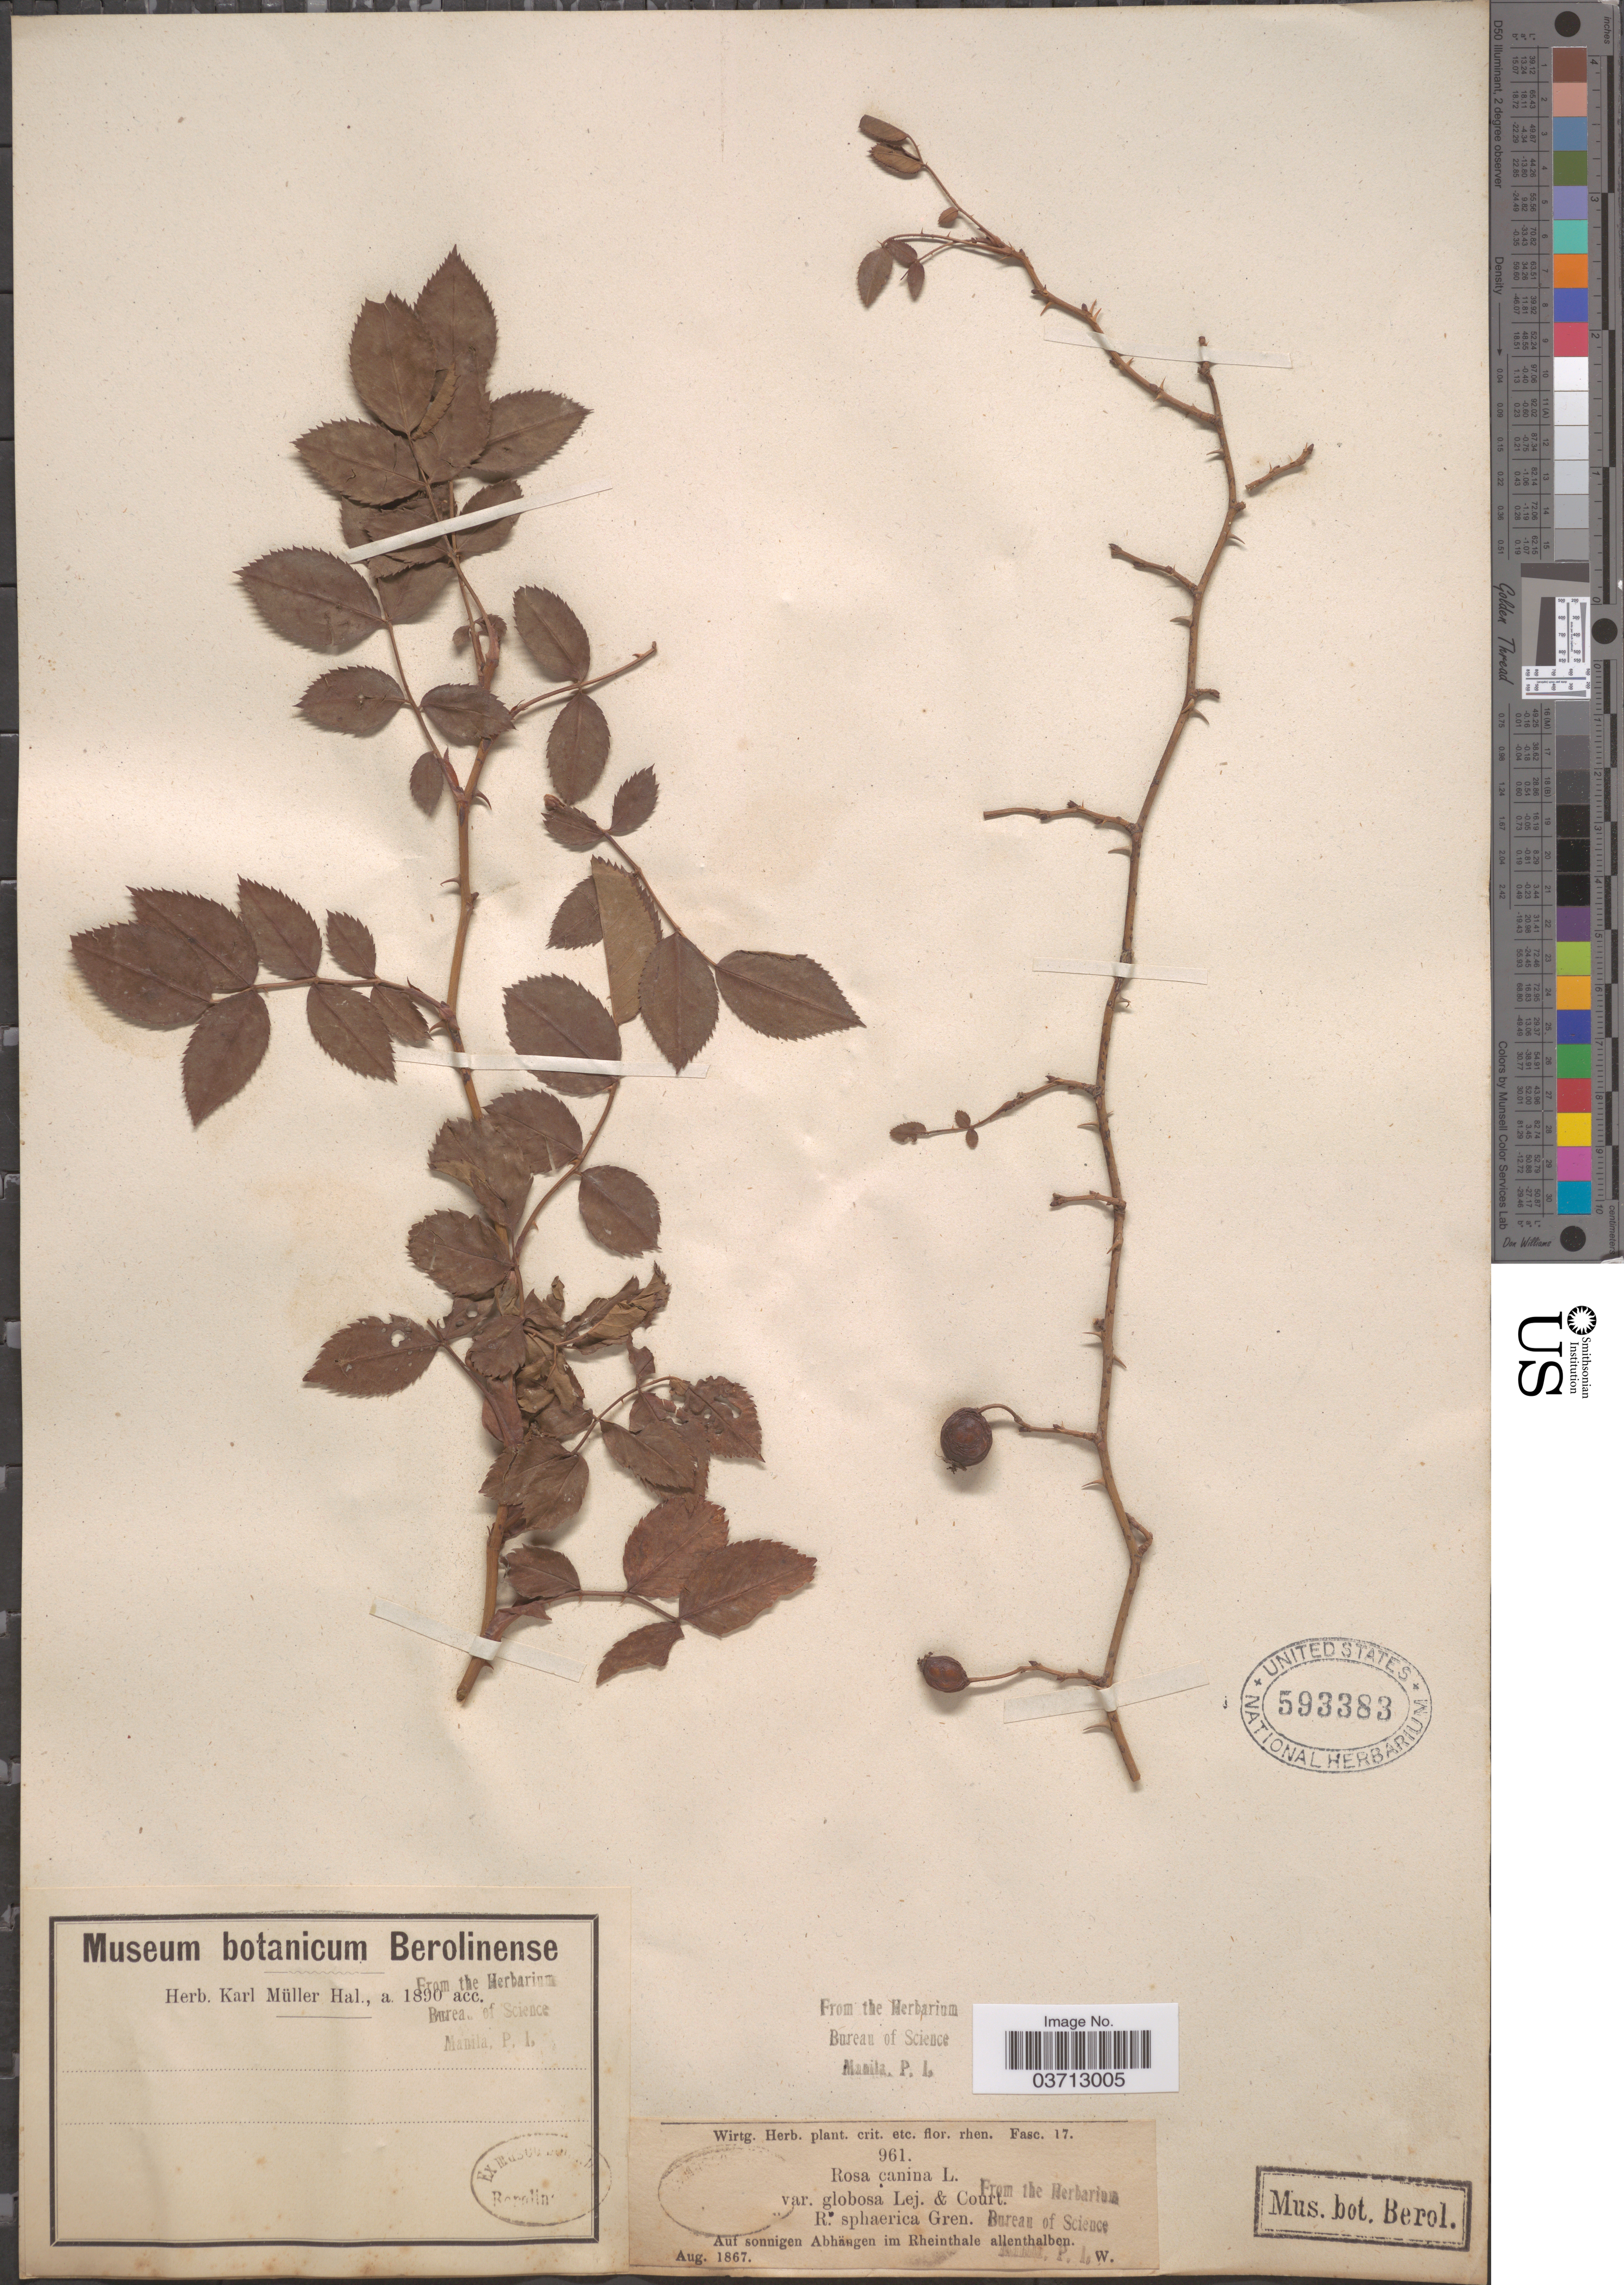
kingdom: Plantae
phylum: Tracheophyta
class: Magnoliopsida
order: Rosales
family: Rosaceae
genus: Rosa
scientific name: Rosa canina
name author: L.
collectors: Wirtg.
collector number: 961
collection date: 1867-08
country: Germany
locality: Auf sonnigen Abhängen im Rheinthale allenthalben.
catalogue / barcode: US 593383